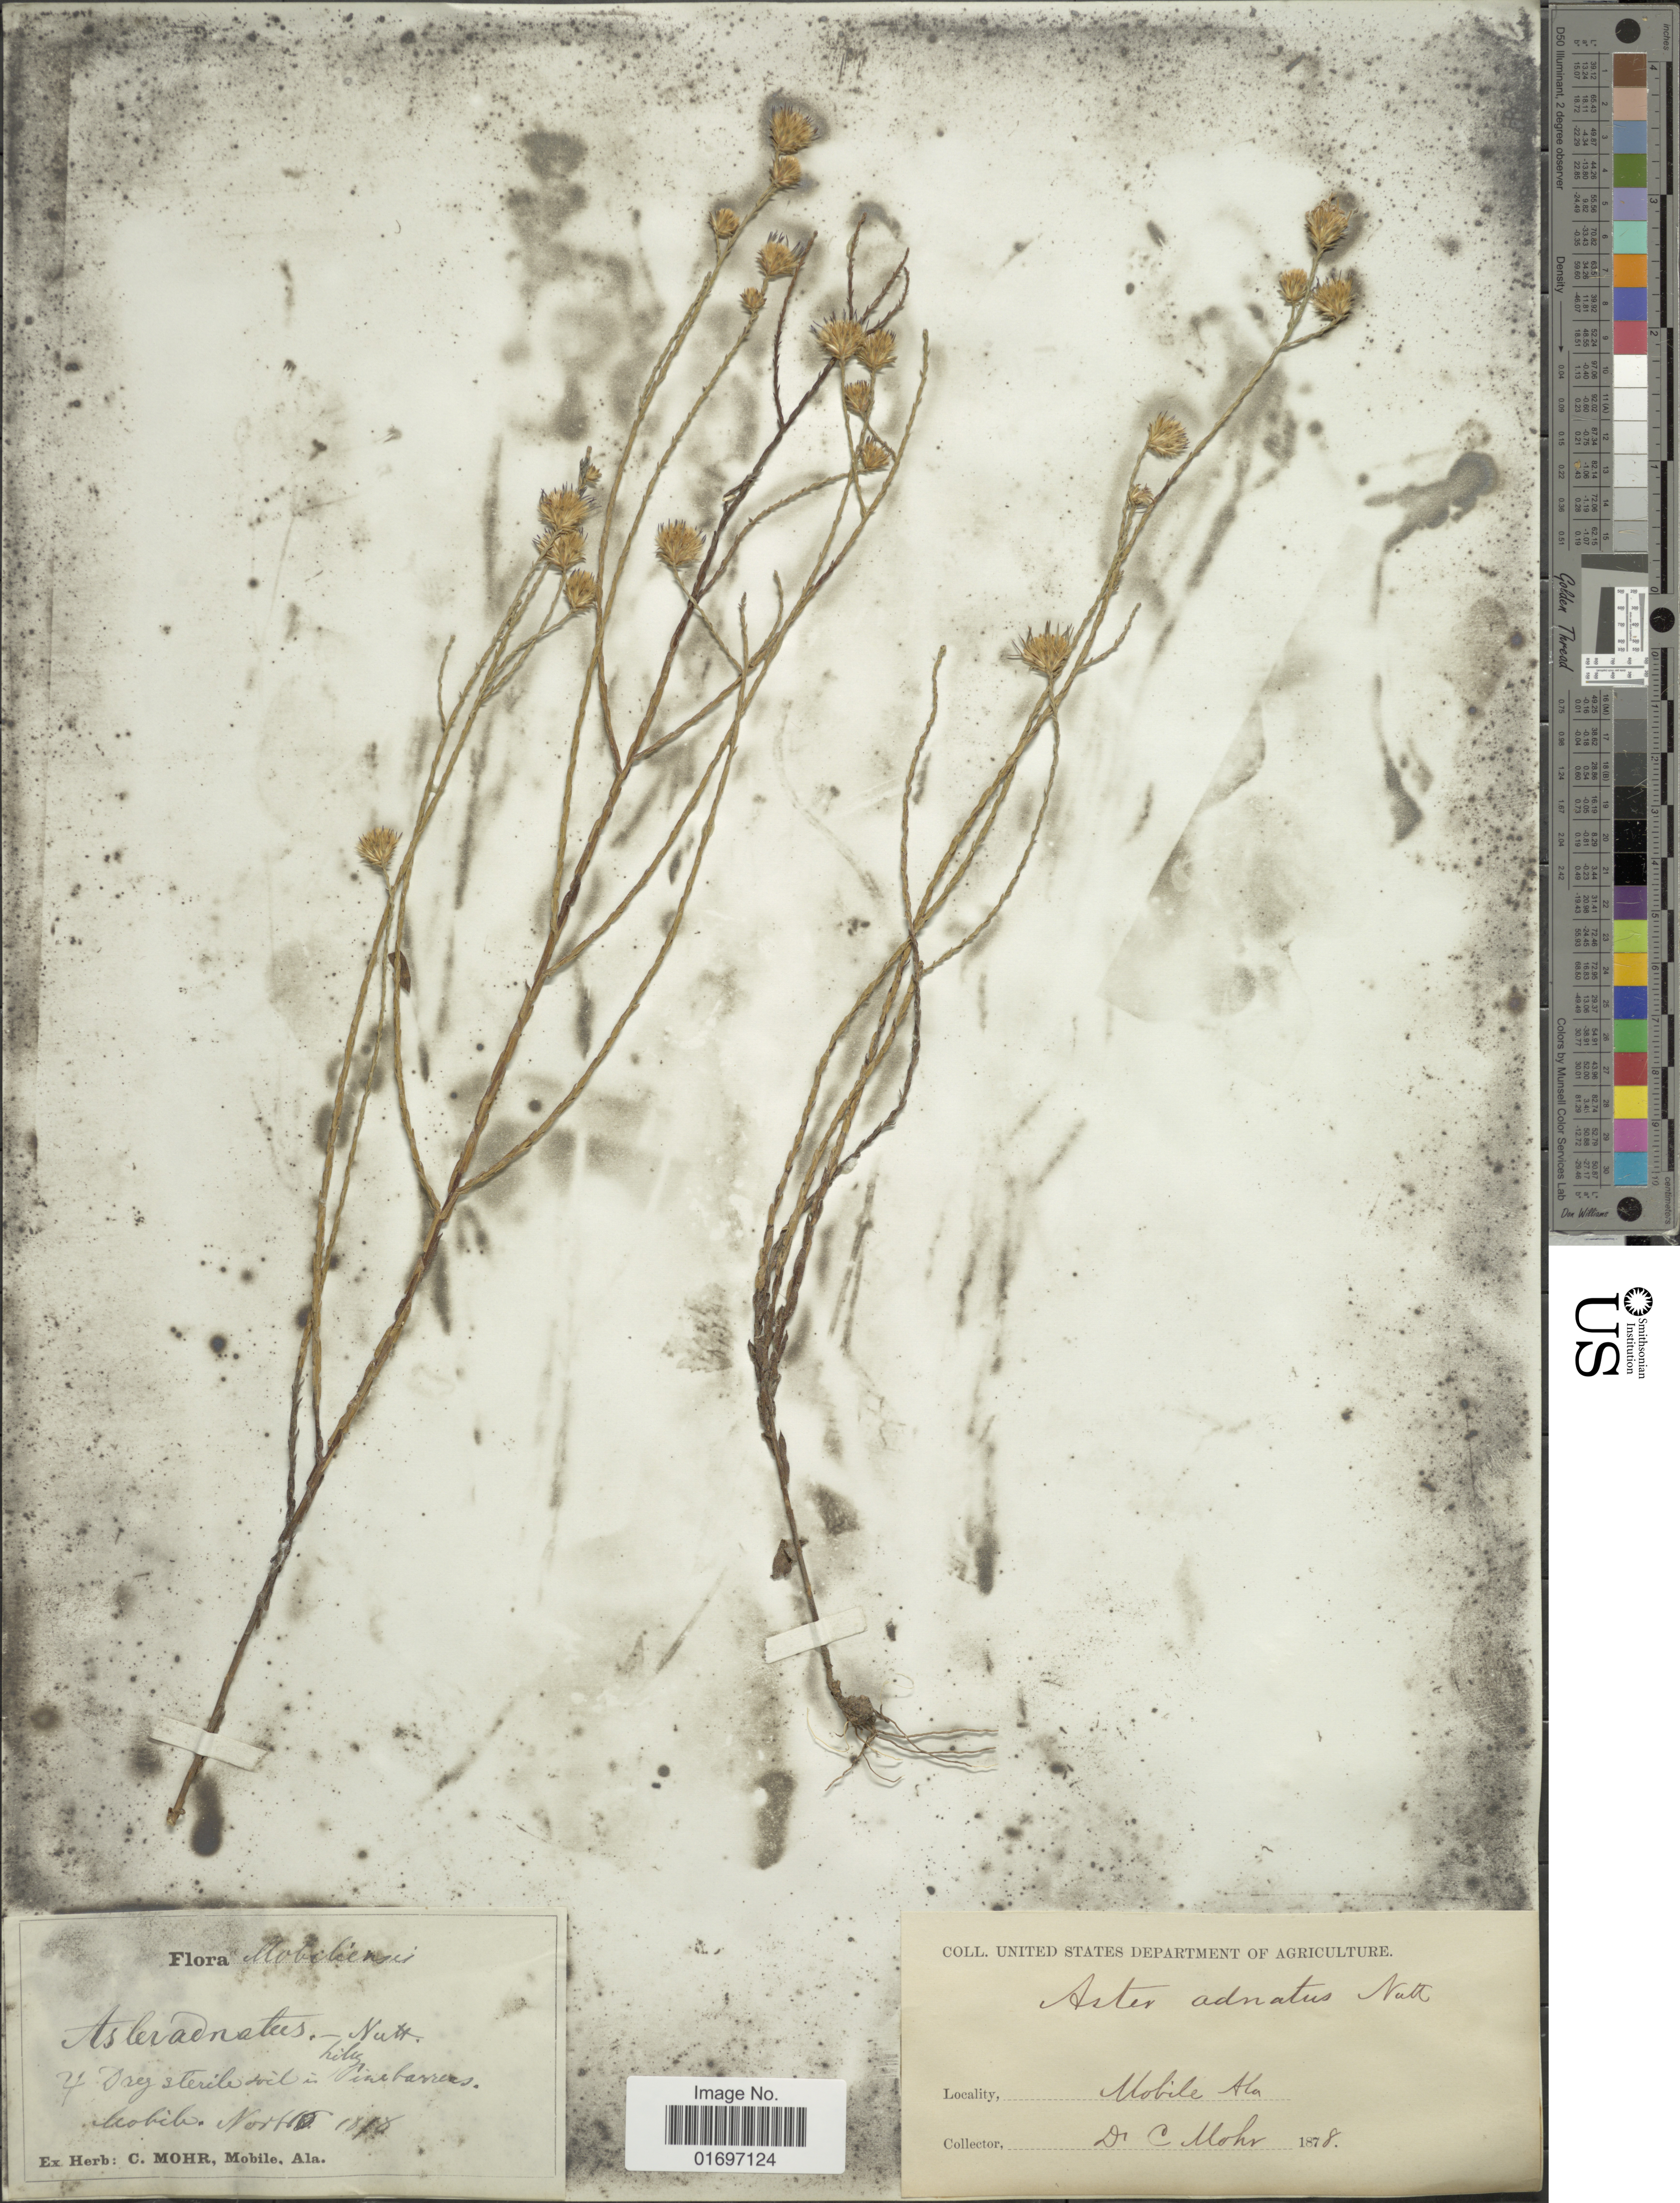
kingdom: Plantae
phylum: Tracheophyta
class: Magnoliopsida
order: Asterales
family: Asteraceae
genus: Symphyotrichum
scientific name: Symphyotrichum adnatum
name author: (Nutt.) G.L. Nesom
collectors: C. T. Mohr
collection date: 1878-11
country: United States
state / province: Alabama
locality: Mobile